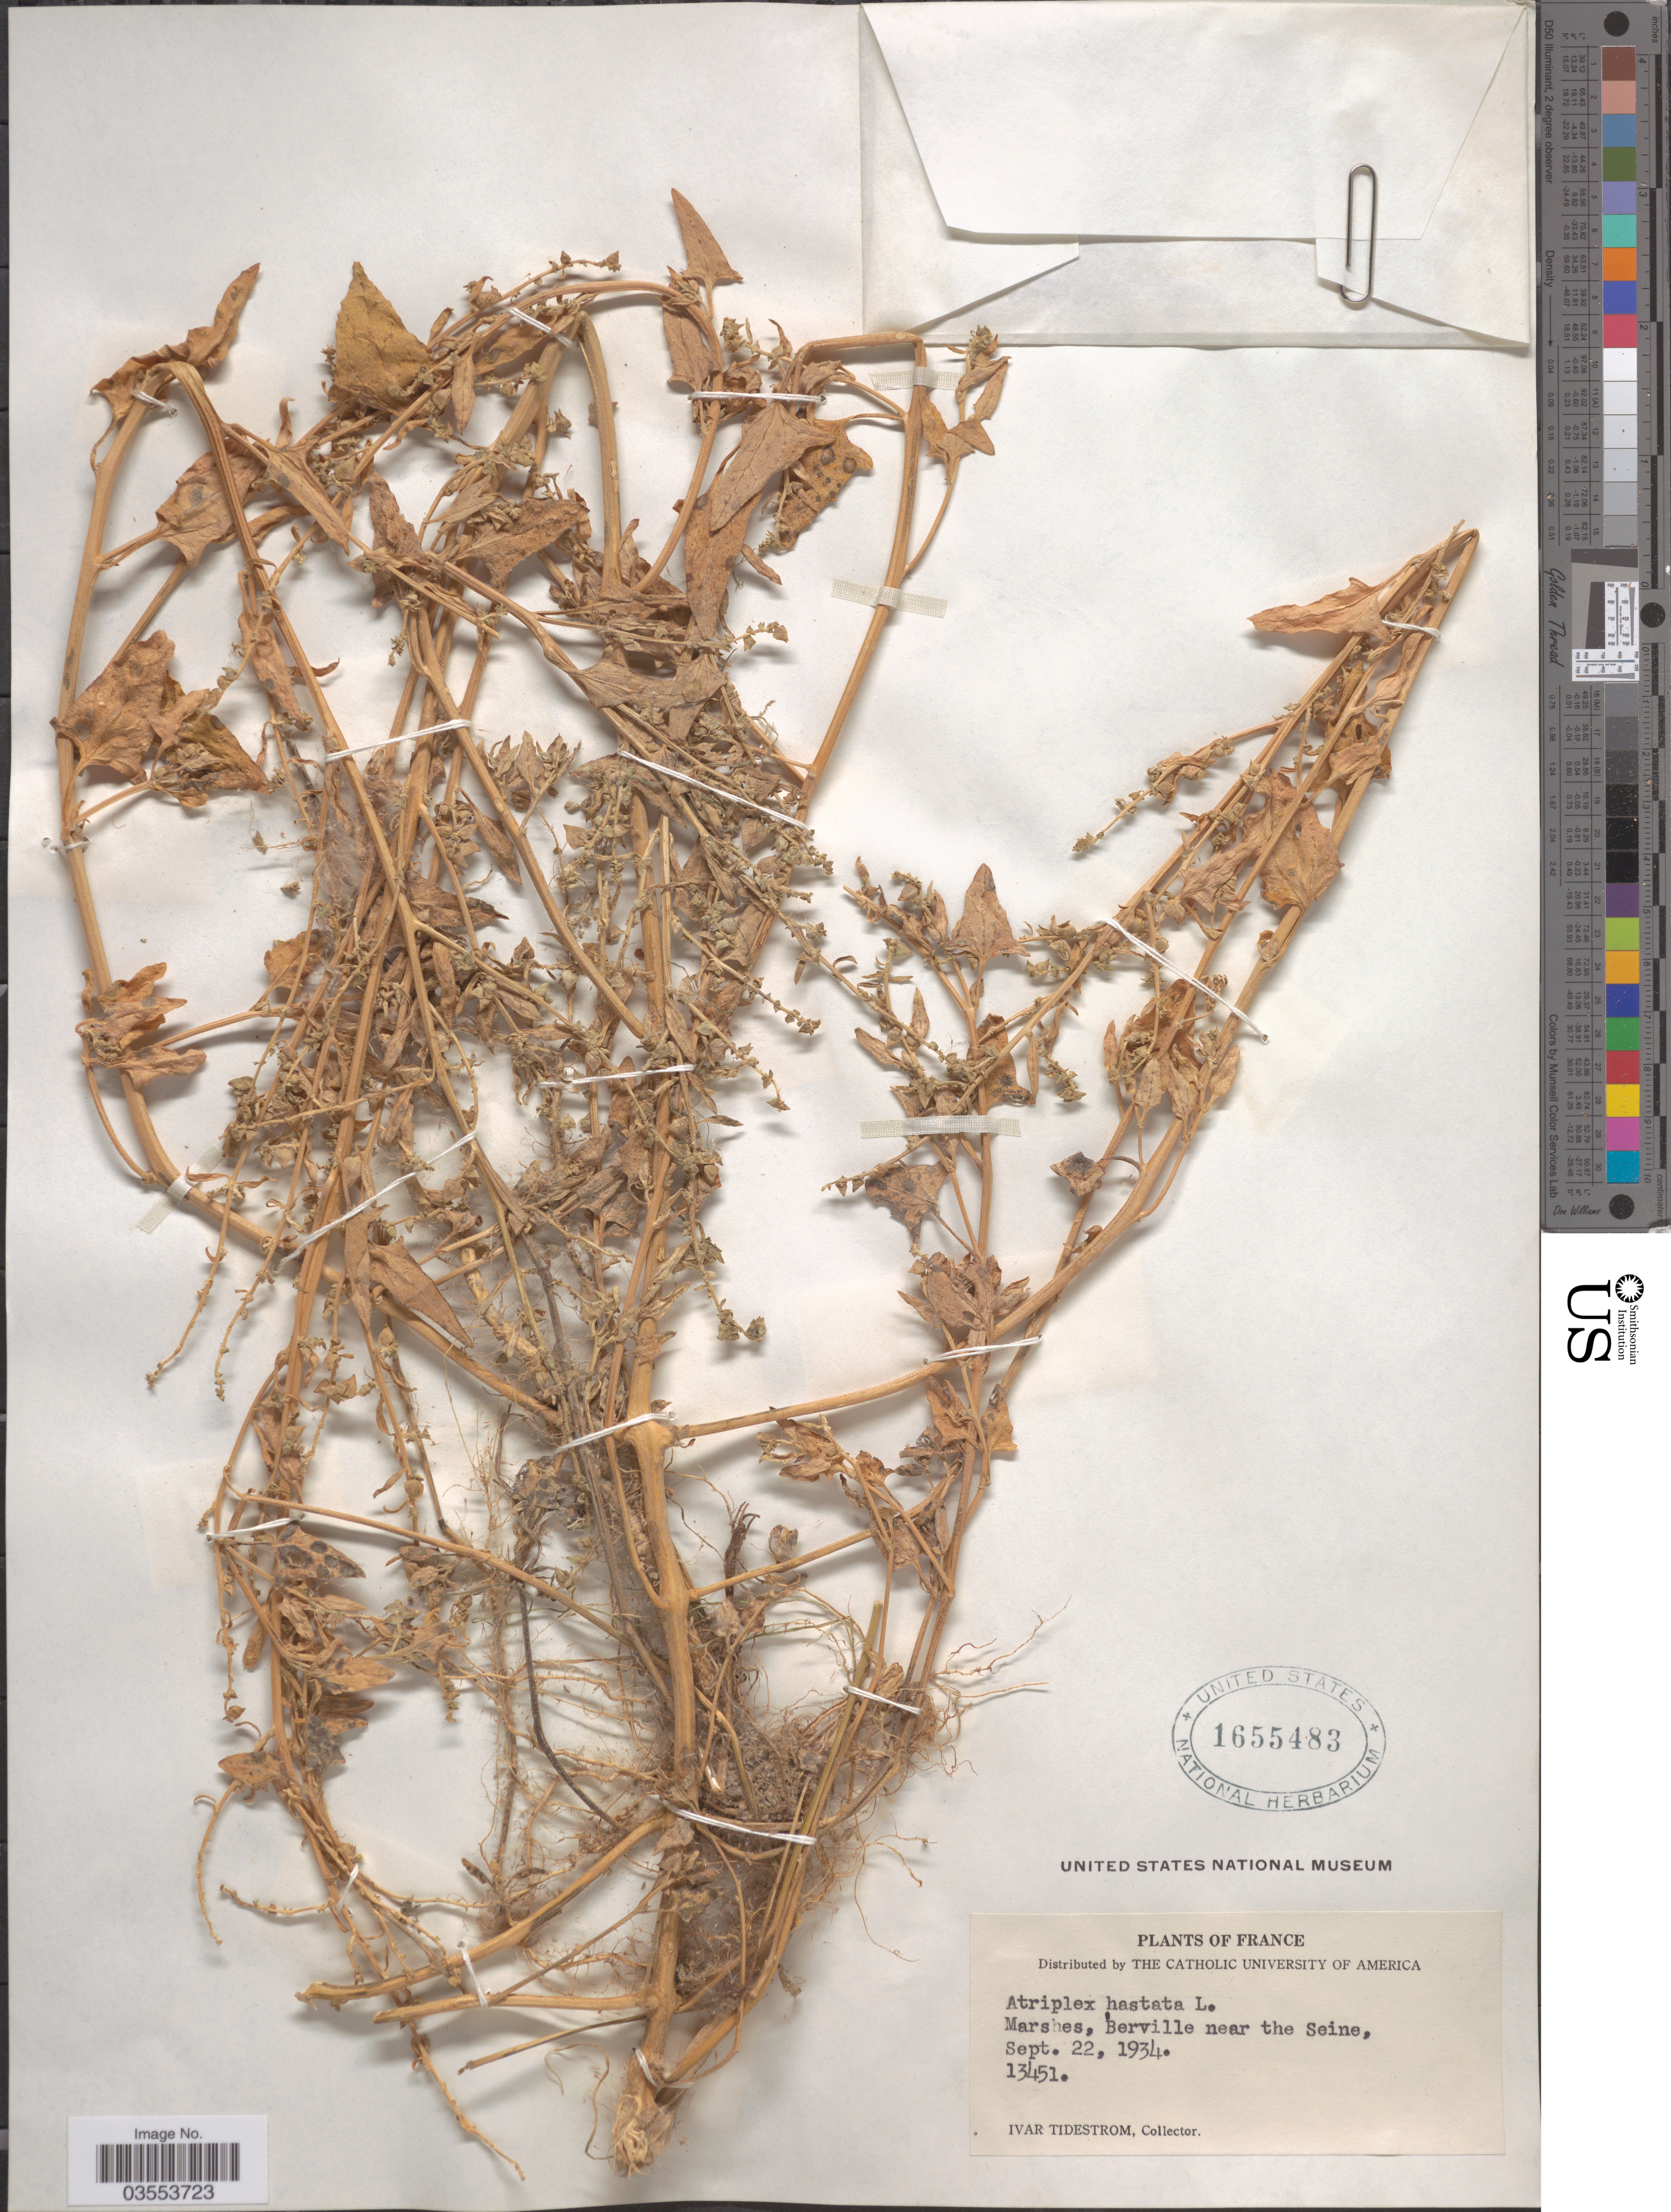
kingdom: Plantae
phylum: Tracheophyta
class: Magnoliopsida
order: Caryophyllales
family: Amaranthaceae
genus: Atriplex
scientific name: Atriplex hastata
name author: L.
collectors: I. F. Tidestrom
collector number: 13451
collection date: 1934-09-22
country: France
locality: Berville near the Seine.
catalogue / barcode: US 1655483